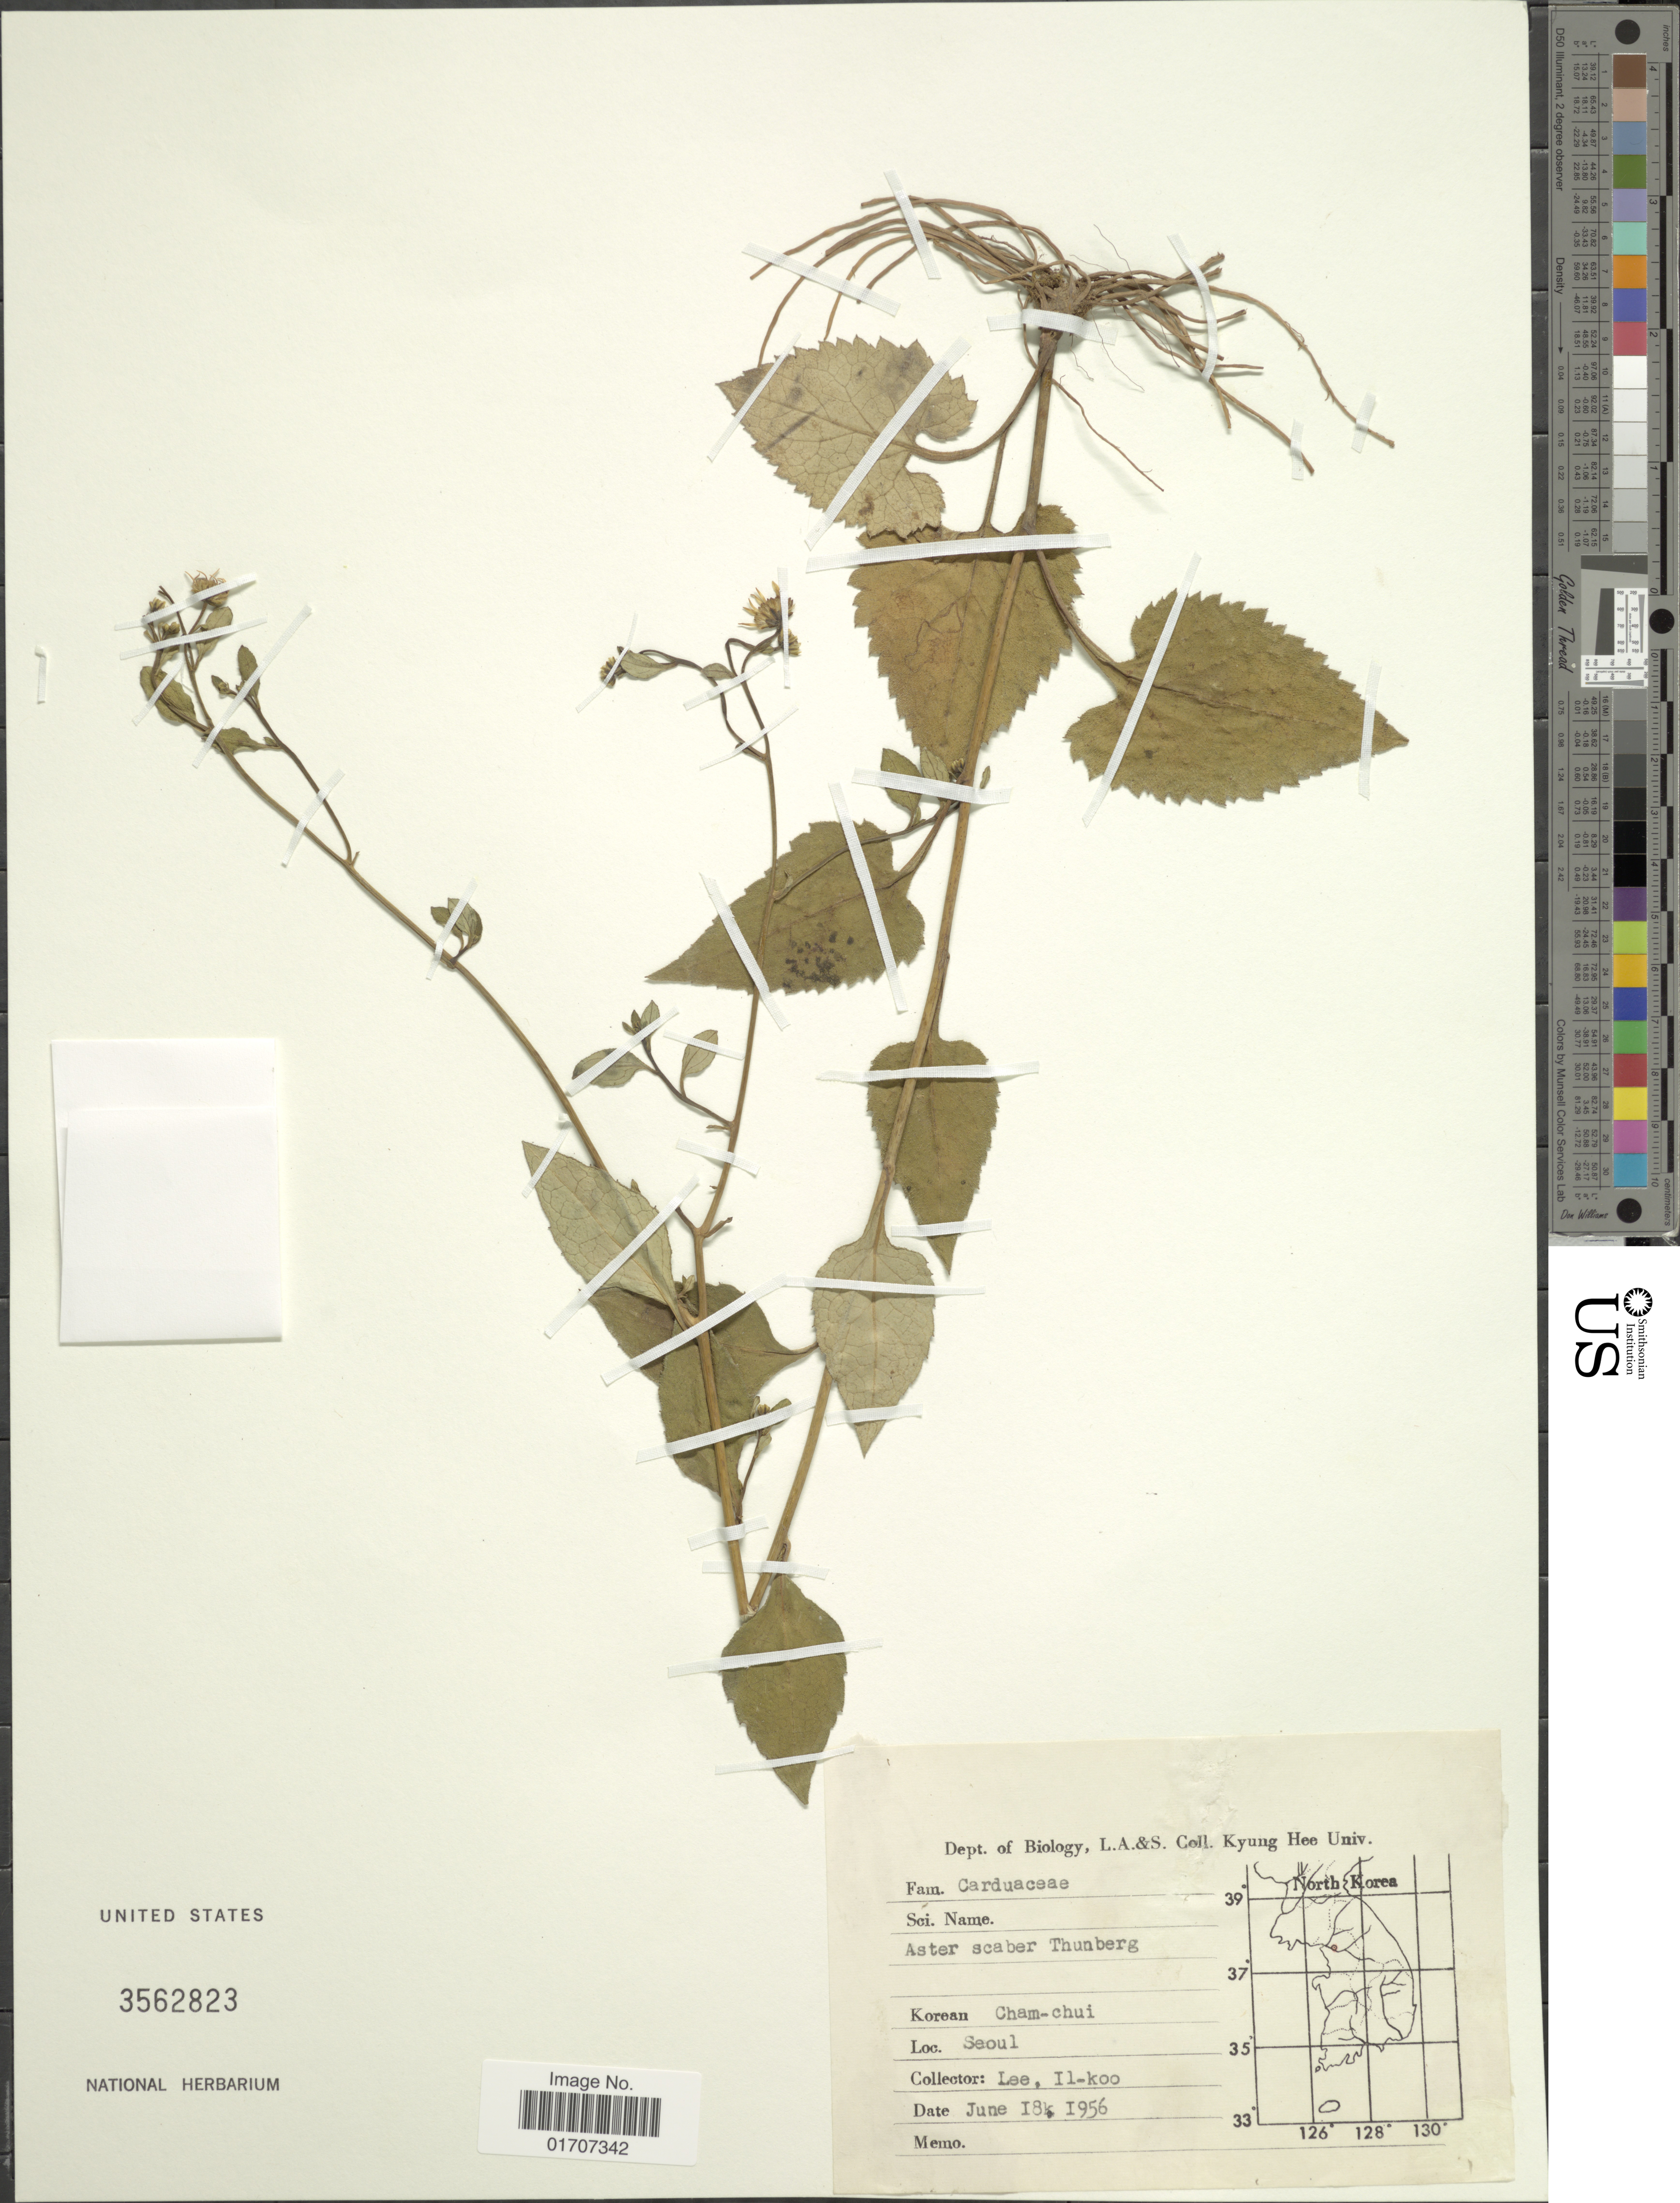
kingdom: Plantae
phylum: Tracheophyta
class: Magnoliopsida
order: Asterales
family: Asteraceae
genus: Doellingeria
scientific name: Doellingeria scabra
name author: (Thunb.) Nees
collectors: I. Lee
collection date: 1956-06-18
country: South Korea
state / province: Seoul Special City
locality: Seoul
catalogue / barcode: US 3562823